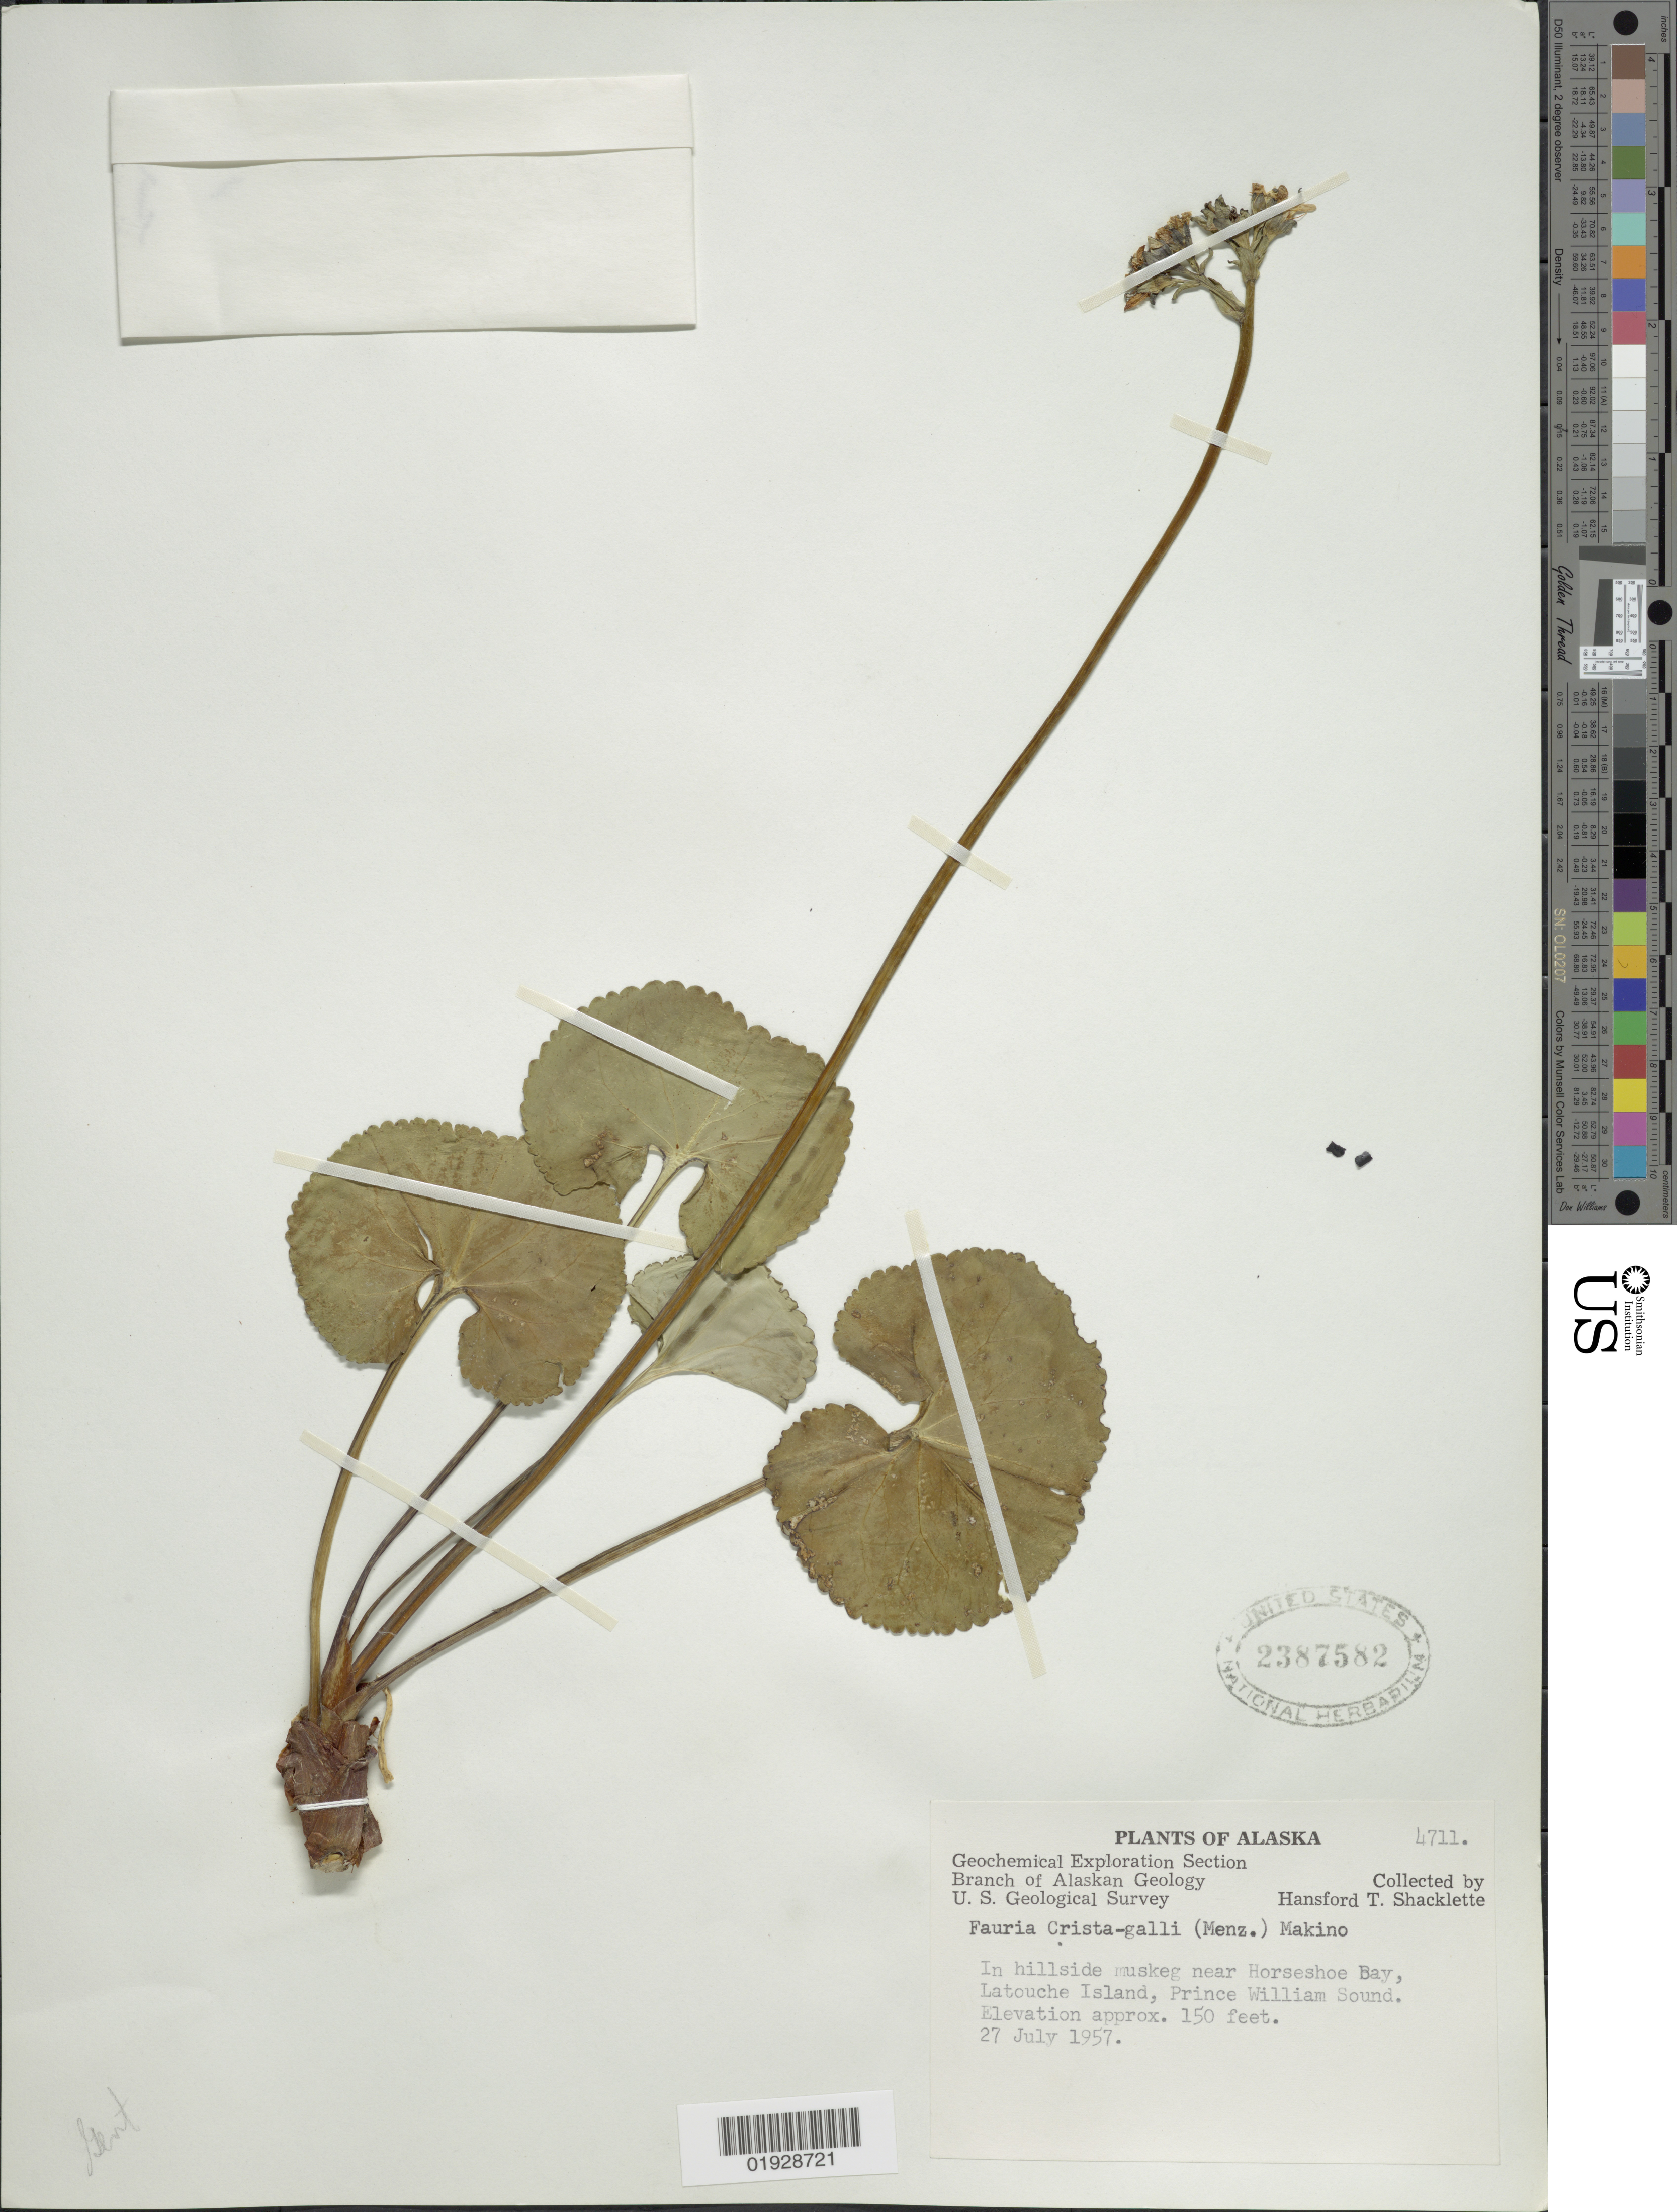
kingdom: Plantae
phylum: Tracheophyta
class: Magnoliopsida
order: Asterales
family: Menyanthaceae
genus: Nephrophyllidium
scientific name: Nephrophyllidium crista-galli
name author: (Menzies ex Hook.) Gilg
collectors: H. Shacklette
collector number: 4711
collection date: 1957-07-27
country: United States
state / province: Alaska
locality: Near Horseshoe Bay, Latouche Island, Prince William Sound.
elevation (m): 46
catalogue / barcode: US 2387582